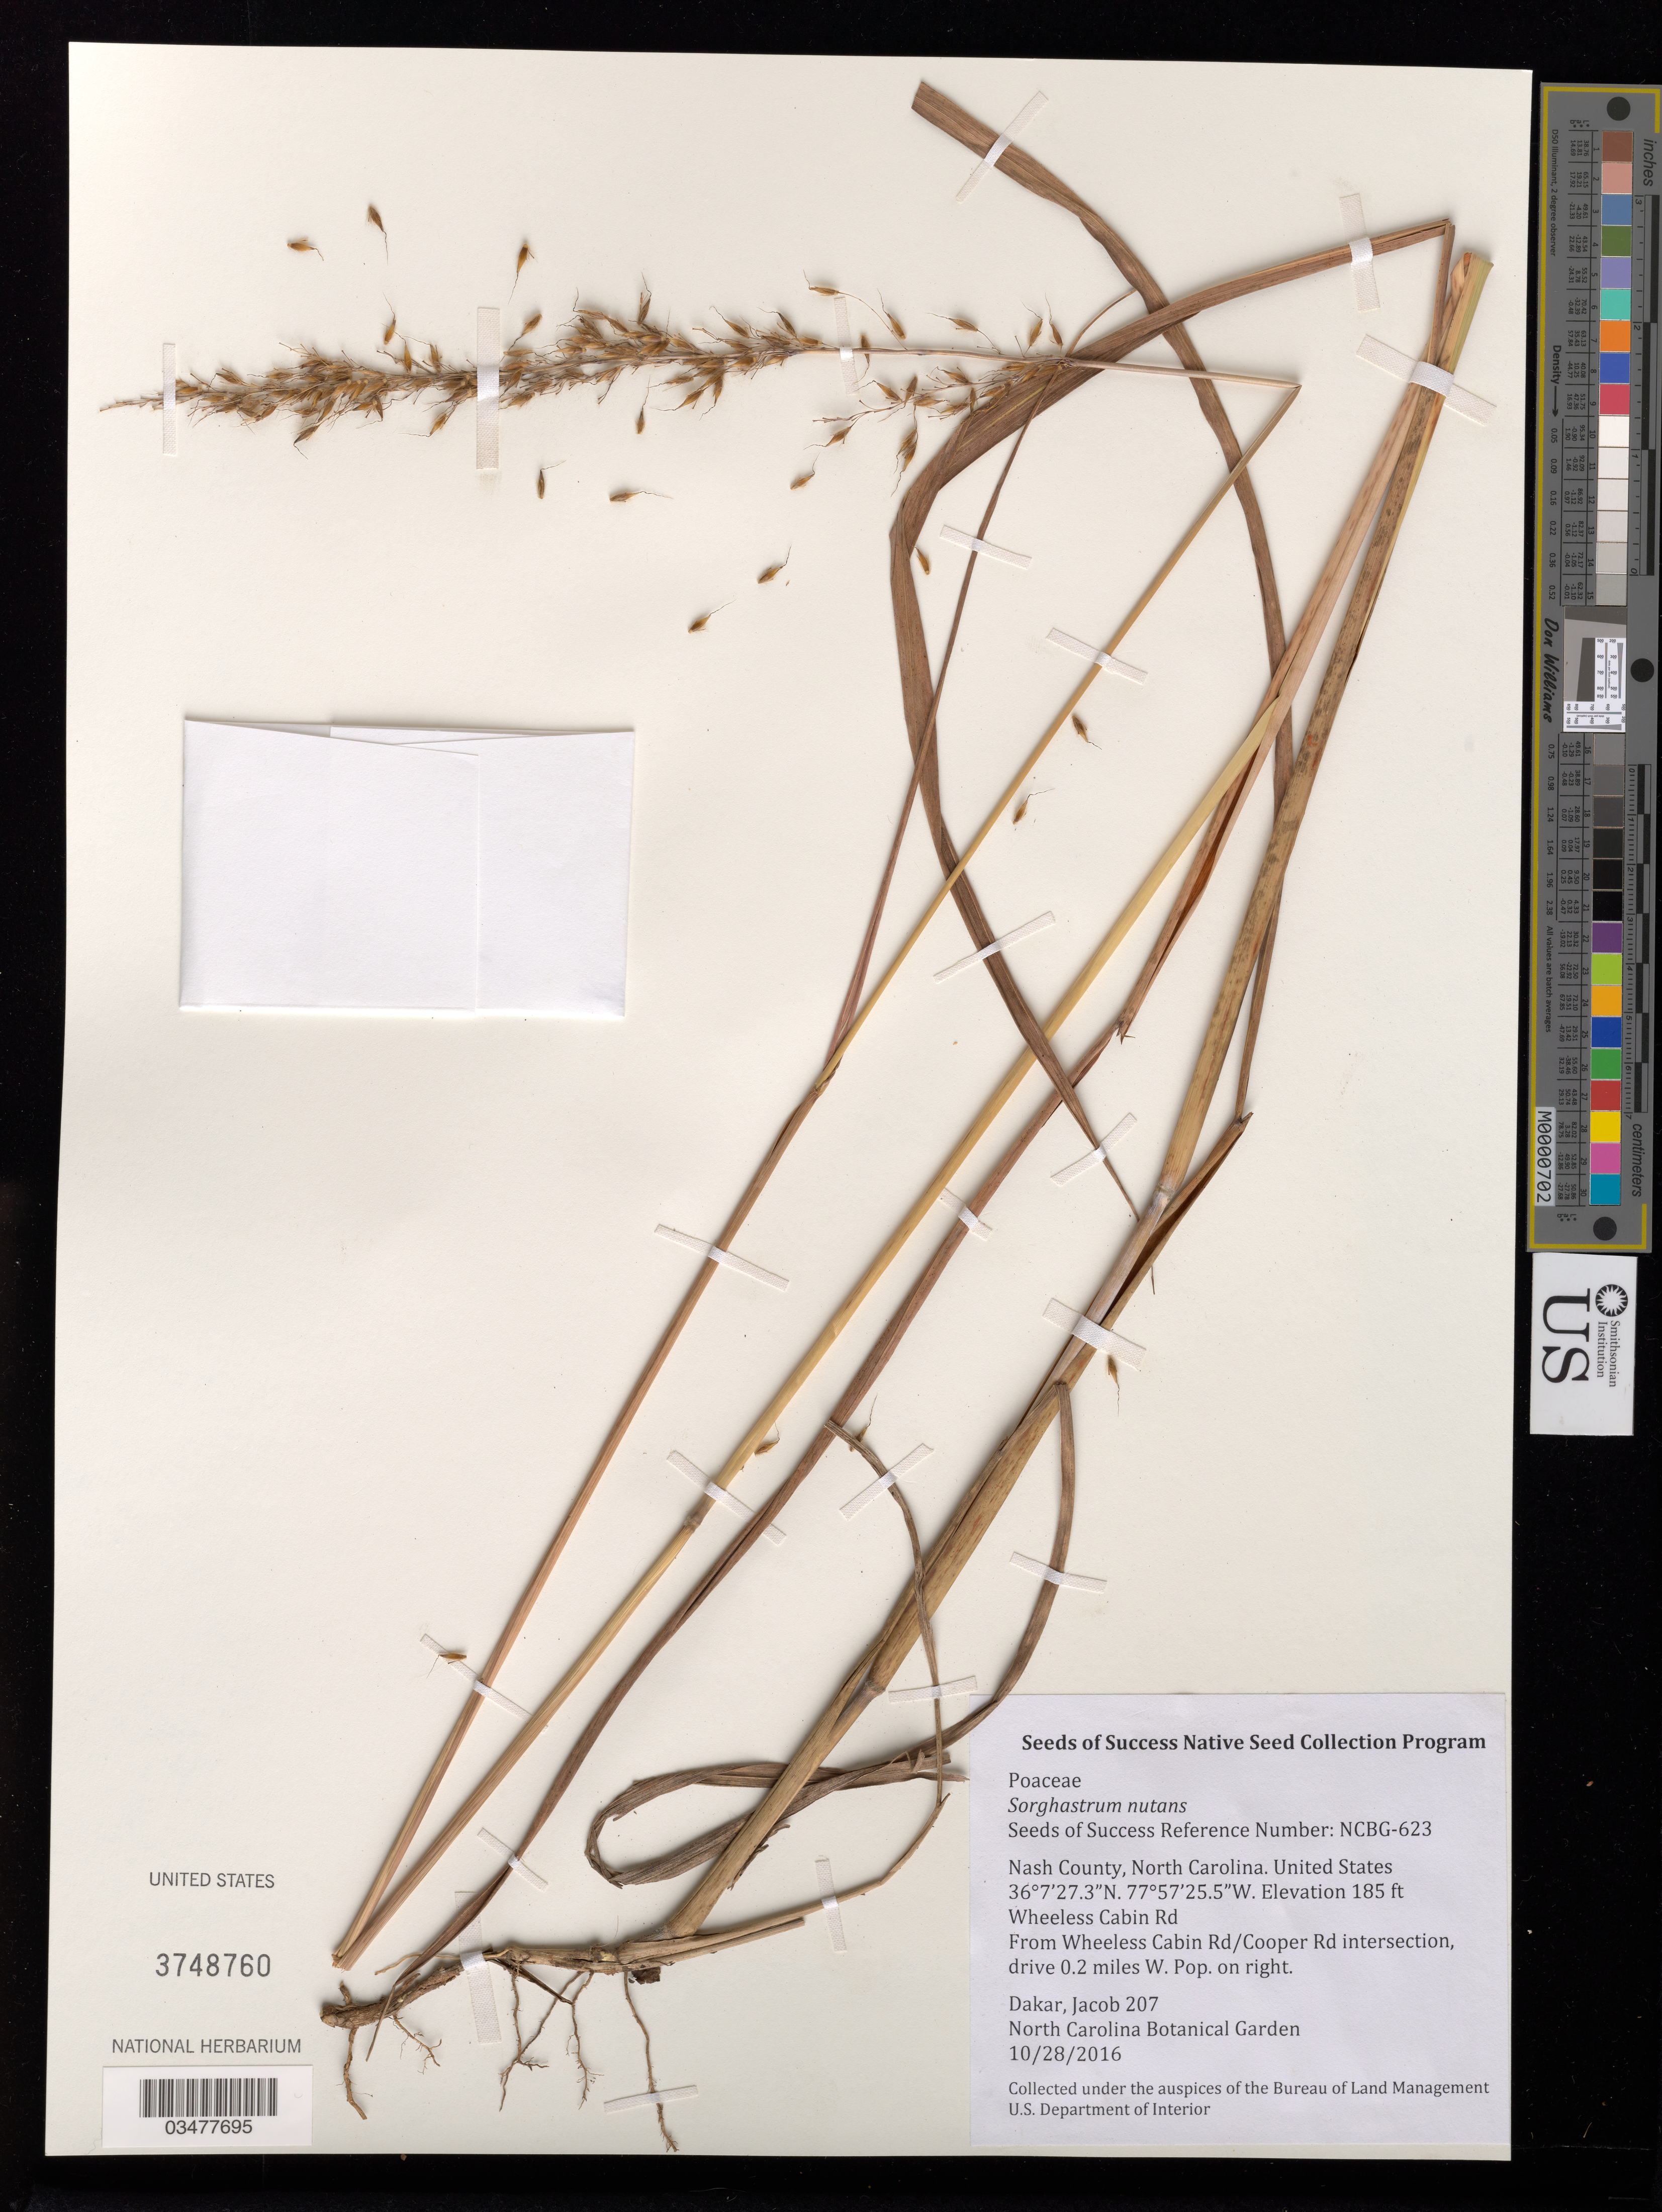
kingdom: Plantae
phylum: Tracheophyta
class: Liliopsida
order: Poales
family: Poaceae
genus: Sorghastrum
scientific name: Sorghastrum nutans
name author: (L.) Nash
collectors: J. Dakar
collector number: NCBG-623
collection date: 2016-10-28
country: United States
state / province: North Carolina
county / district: Nash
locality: Wheeless Cabin Rd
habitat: Roadside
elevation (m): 56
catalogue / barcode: US 3748760